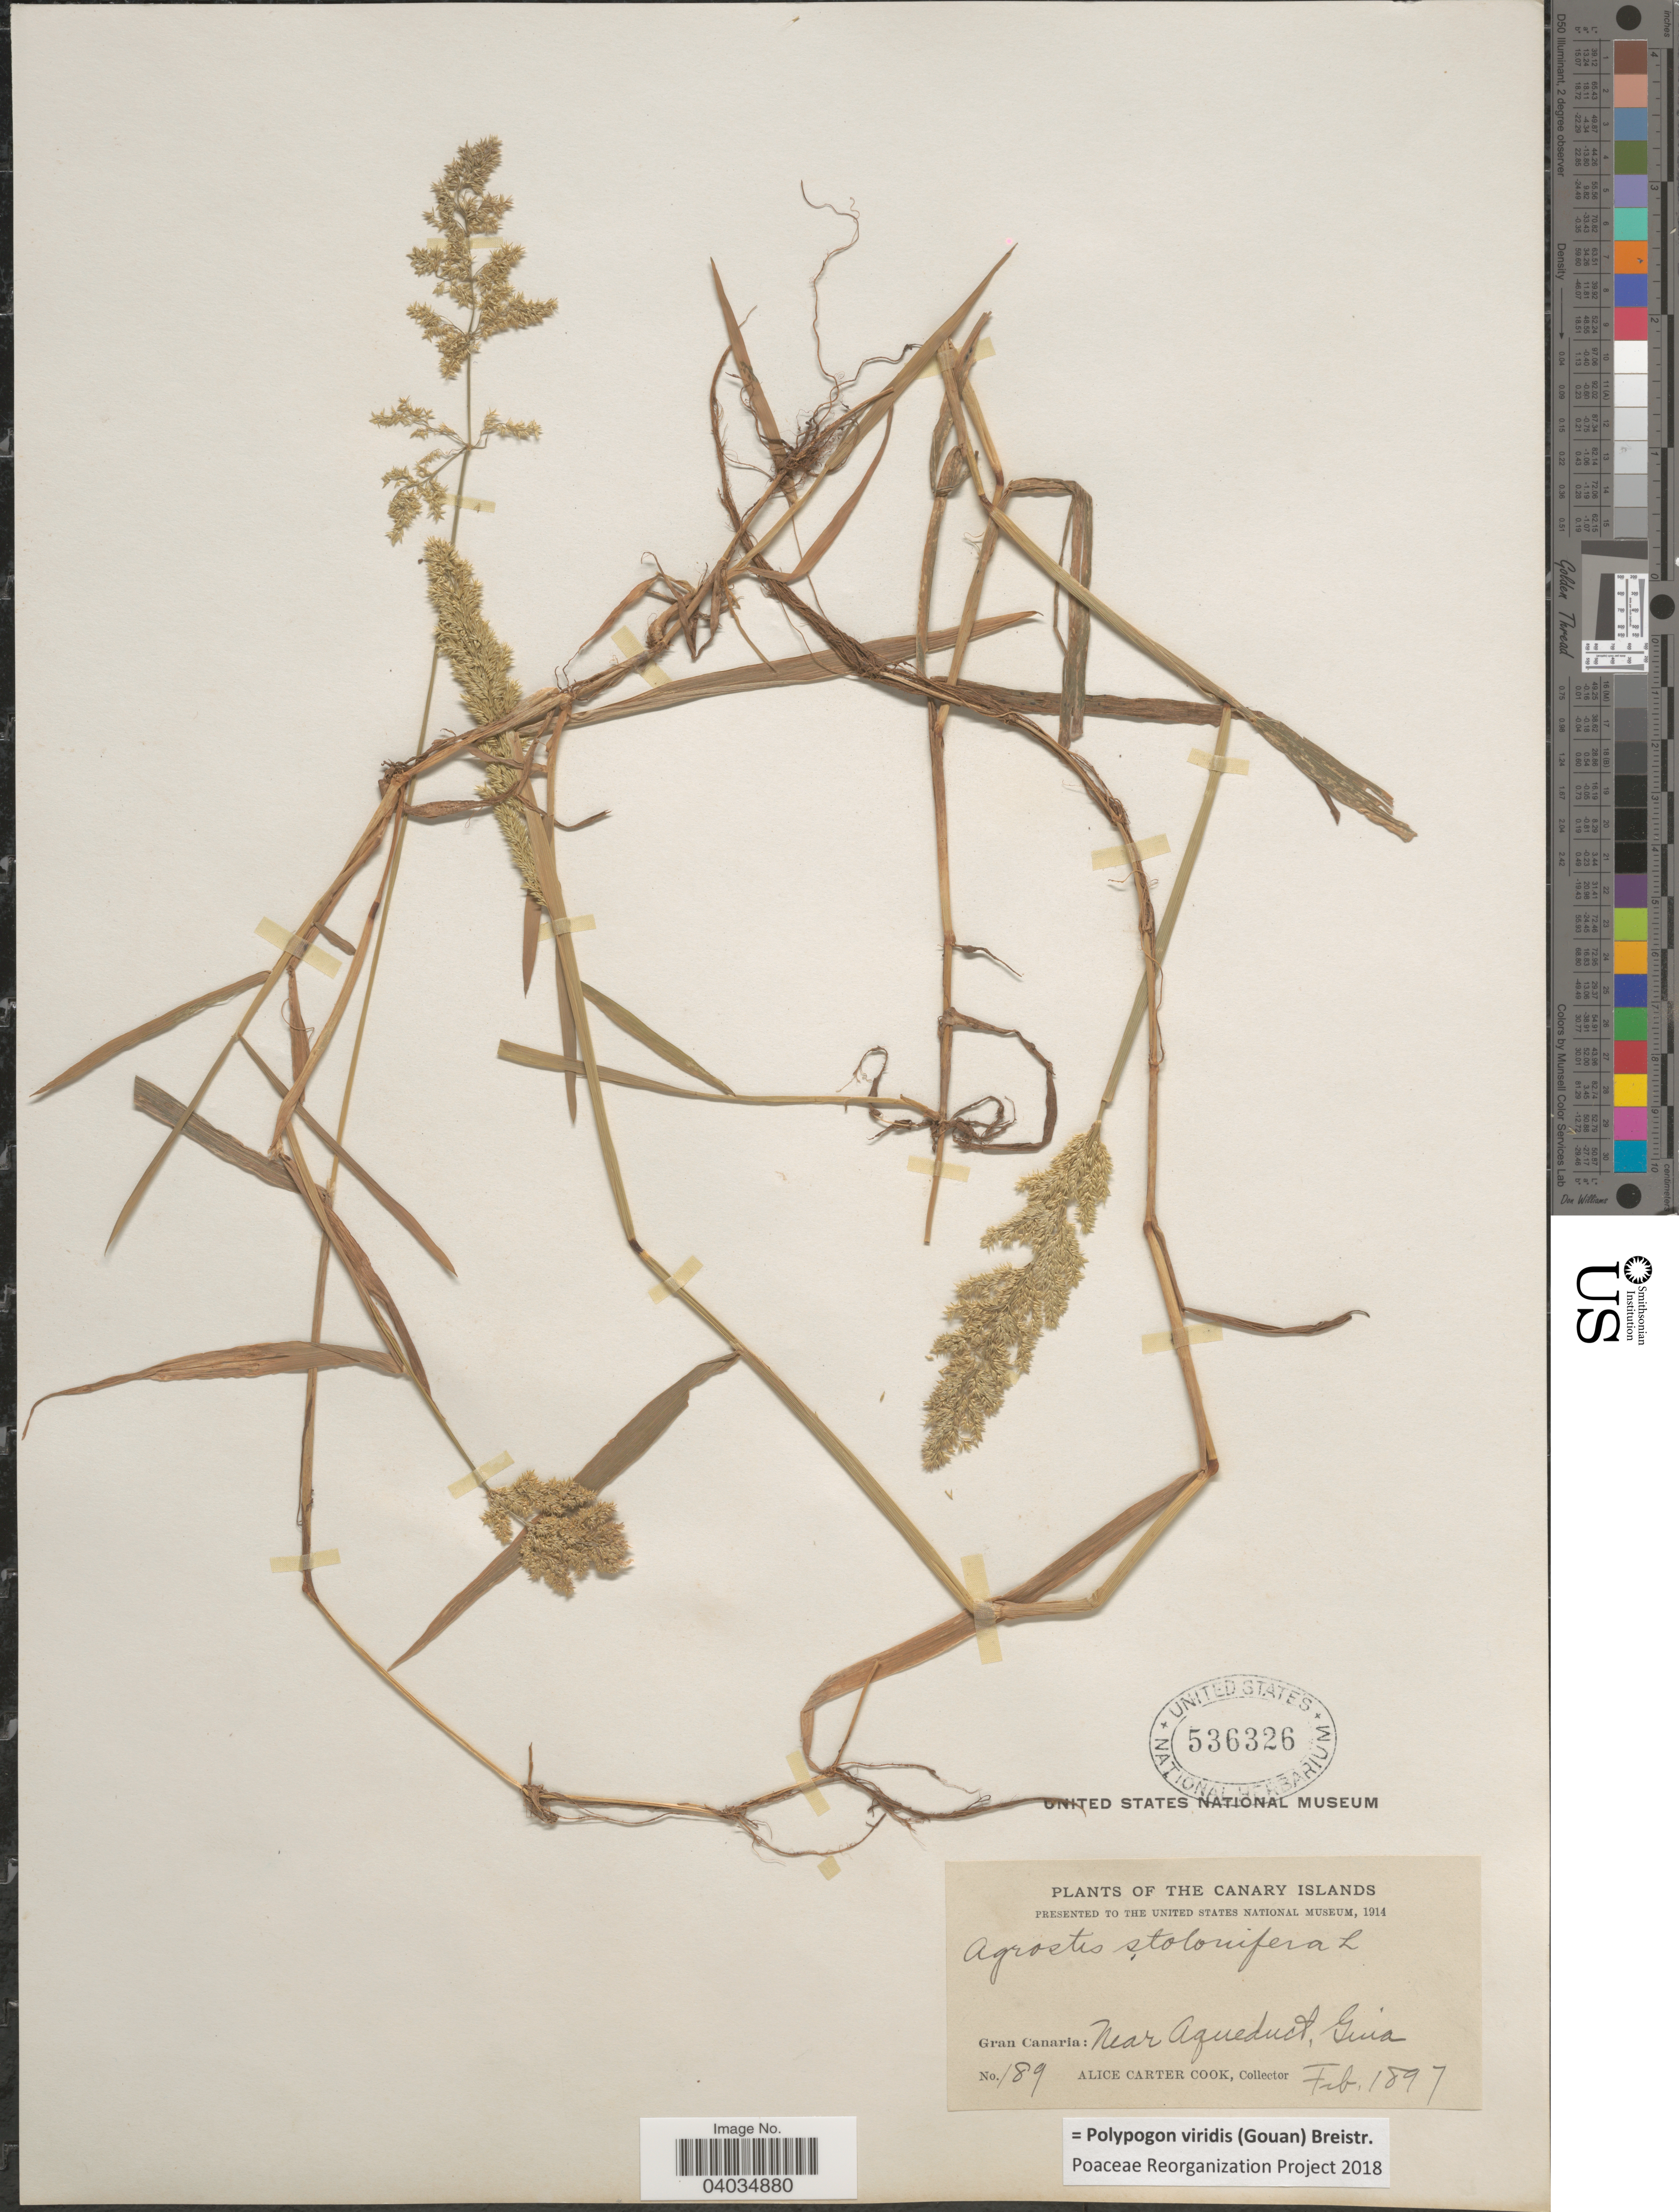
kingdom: Plantae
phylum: Tracheophyta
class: Liliopsida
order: Poales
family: Poaceae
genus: Polypogon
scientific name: Polypogon viridis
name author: (Gouan) Breistroffer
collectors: Alice C. Cook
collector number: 189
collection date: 1897-02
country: Spain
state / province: Canarias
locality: The Canary Islands. Gran Canaria: near Aqueduct, Guia.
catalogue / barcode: US 536326